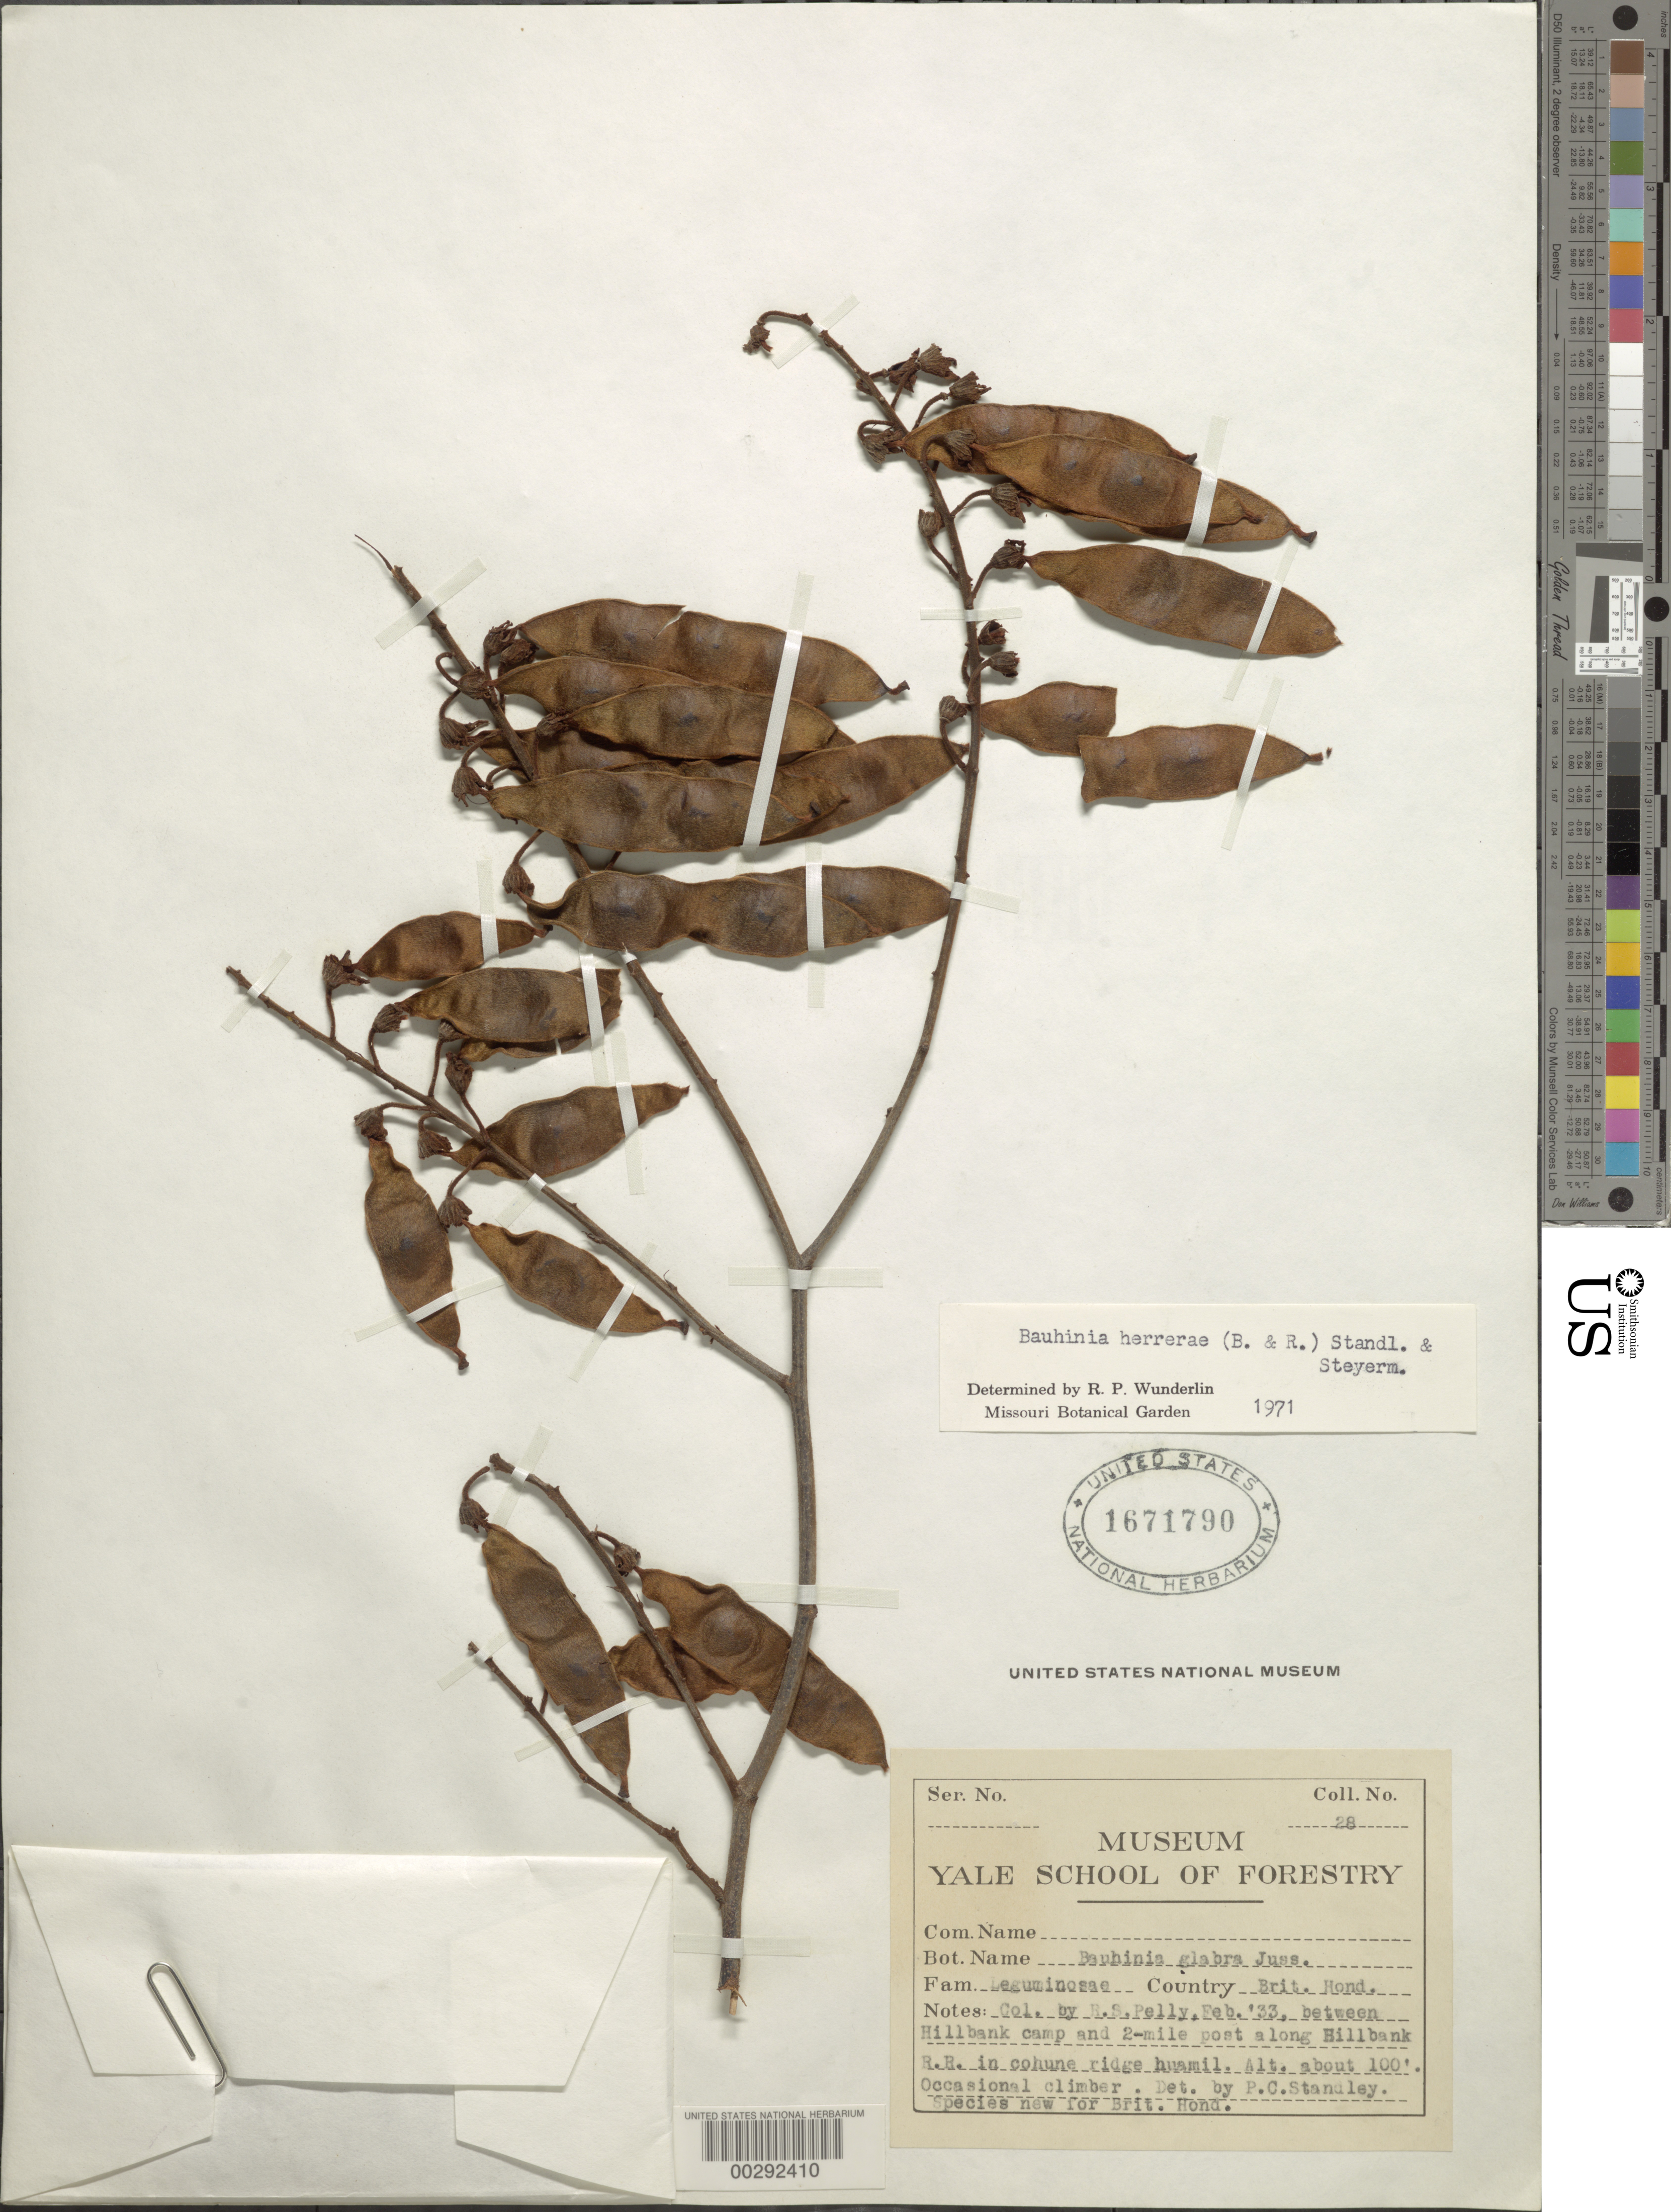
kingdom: Plantae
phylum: Tracheophyta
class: Magnoliopsida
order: Fabales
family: Fabaceae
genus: Bauhinia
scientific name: Bauhinia herrerae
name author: (Britton & Rose) Standl. & Steyerm.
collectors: R. Pelly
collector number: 28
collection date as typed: Feb 1933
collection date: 1933-02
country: Belize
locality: Between Hillbank Camp and 2 mi post along Hillbank R.R.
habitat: In cohune ridge huamil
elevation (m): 30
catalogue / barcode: US 1671790